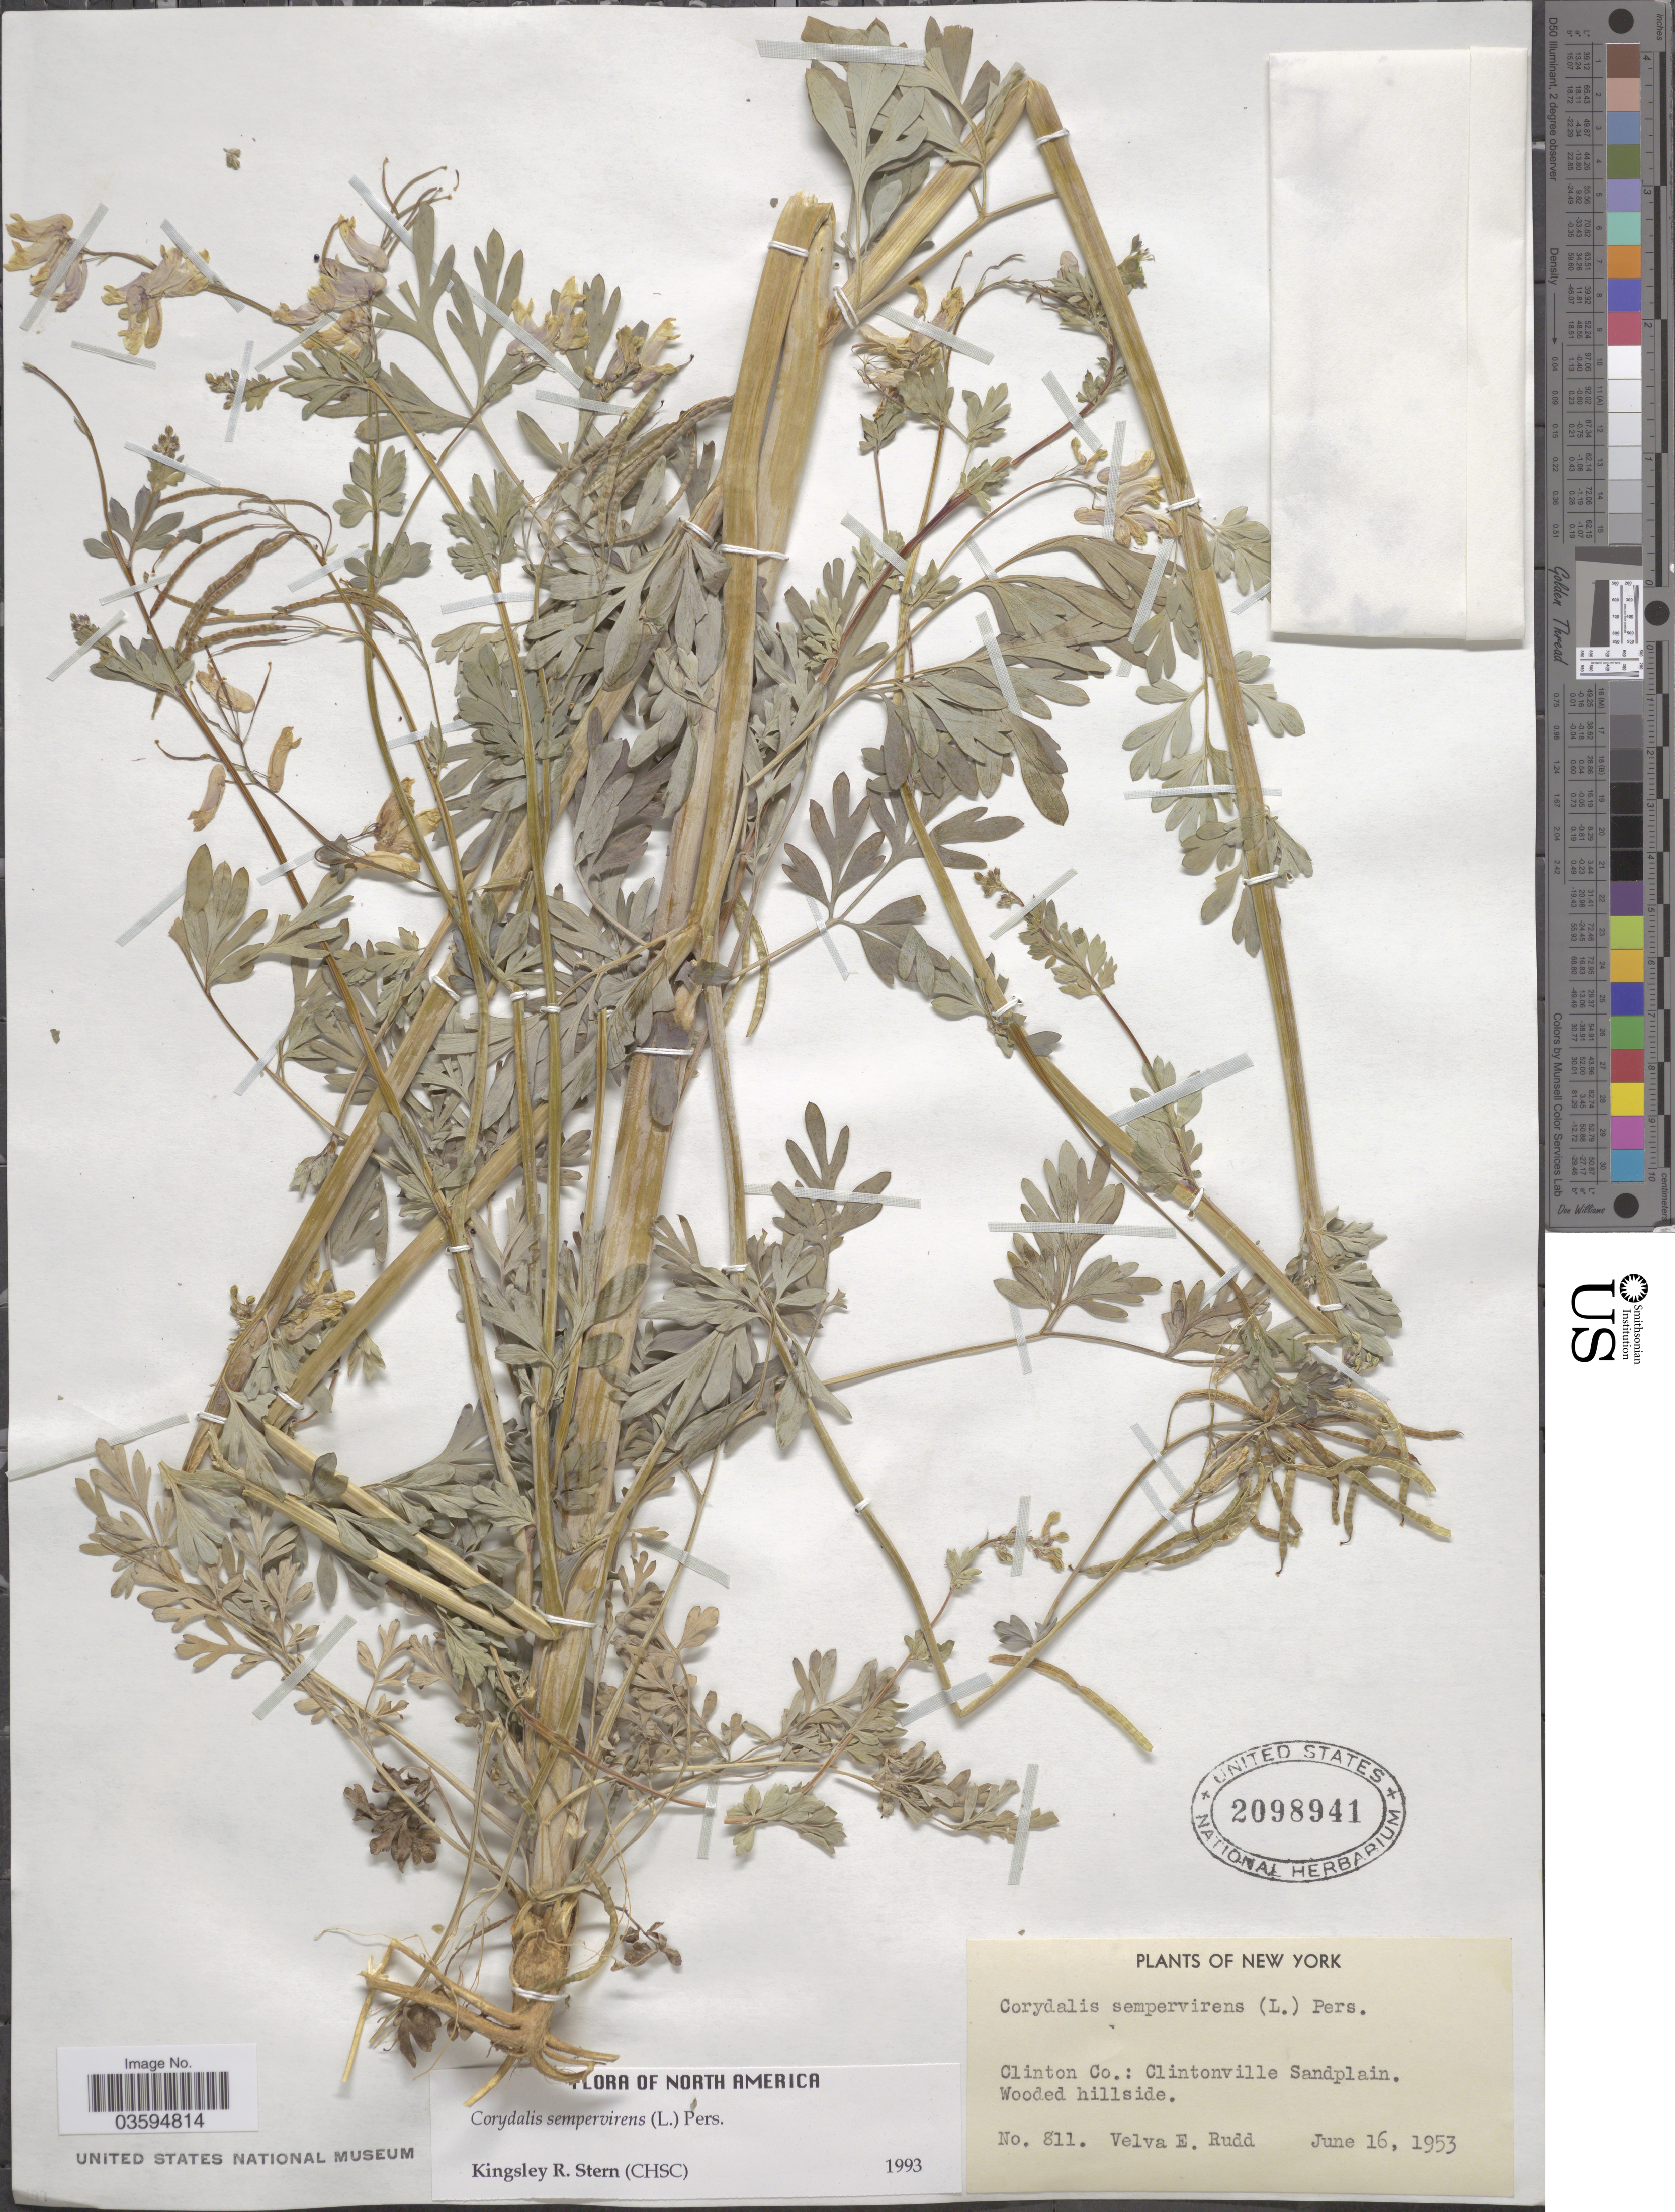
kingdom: Plantae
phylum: Tracheophyta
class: Magnoliopsida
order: Ranunculales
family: Papaveraceae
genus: Capnoides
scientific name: Capnoides sempervirens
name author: (L.) Borkh.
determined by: Strong, M. T., (US), Smithsonian Institution - National Museum of Natural History (UNITED STATES)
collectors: V. E. Rudd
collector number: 811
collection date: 1953-06-16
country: United States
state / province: New York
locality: Clinton Co.: Clintonville Sandplain.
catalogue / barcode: US 2098941